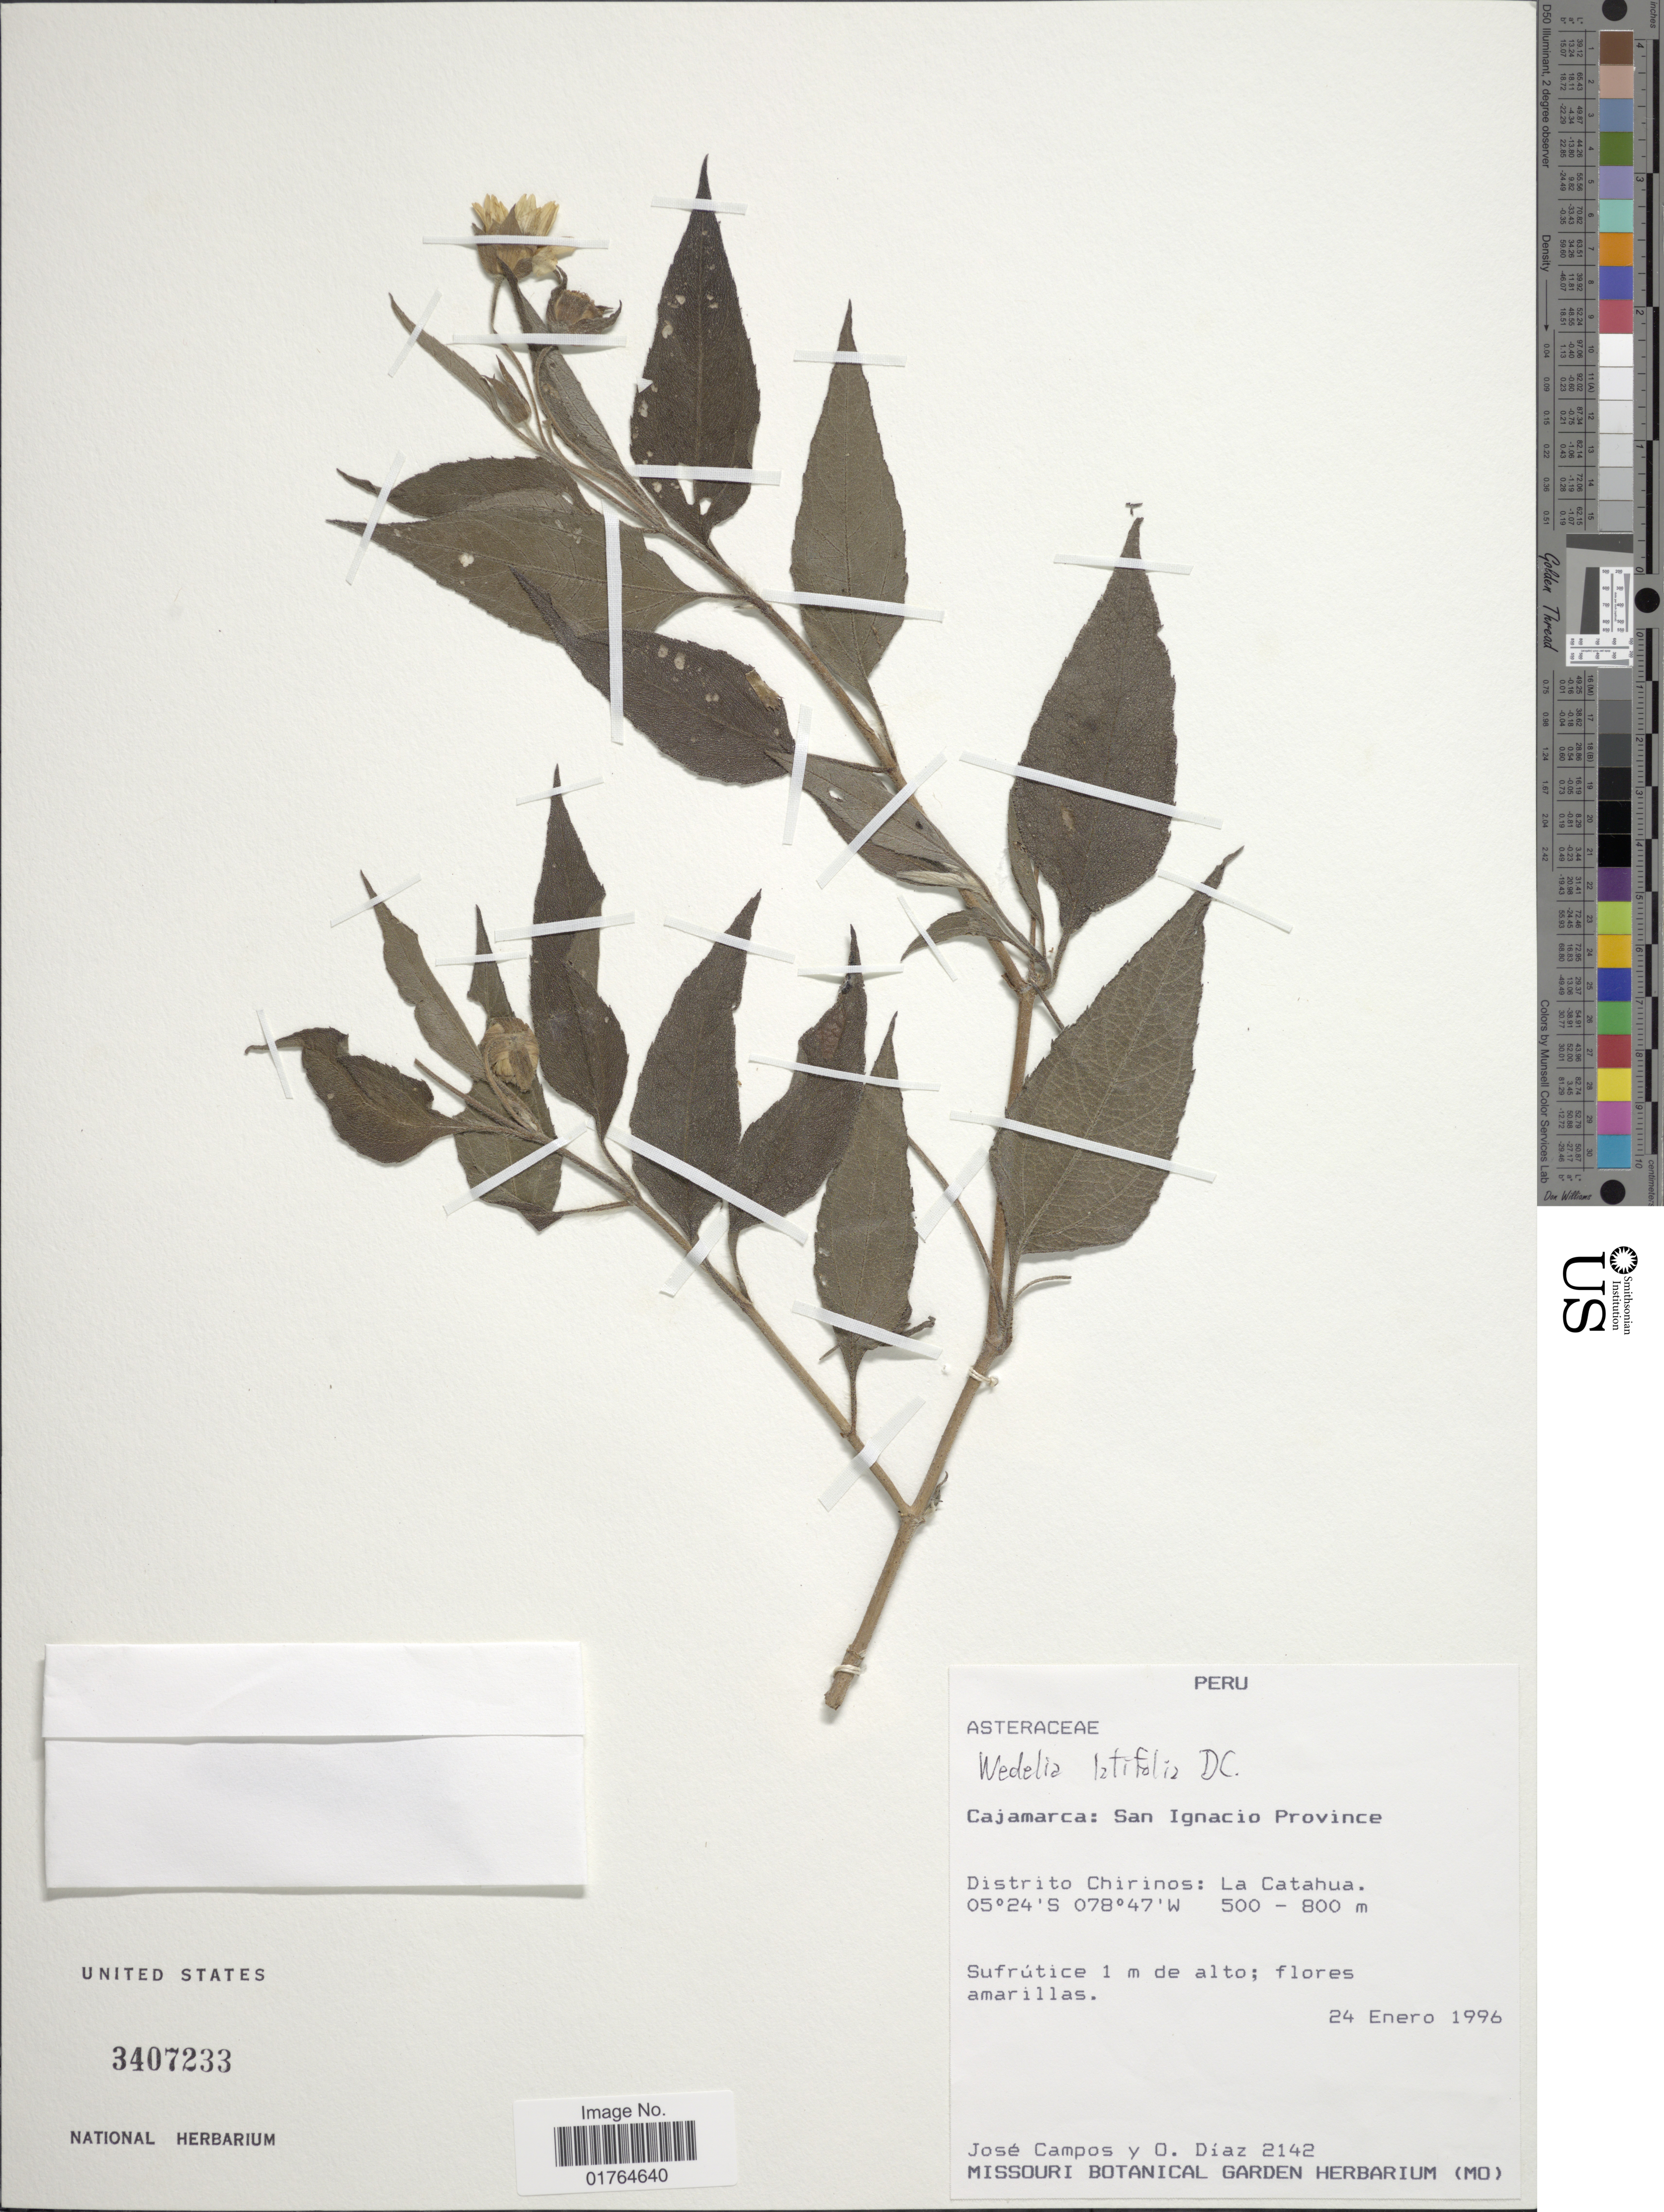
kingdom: Plantae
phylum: Tracheophyta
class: Magnoliopsida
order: Asterales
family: Asteraceae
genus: Wedelia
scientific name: Wedelia latifolia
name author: DC.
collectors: J. Campos & O. Diaz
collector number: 2142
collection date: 1996-01-24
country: Peru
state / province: Cajamarca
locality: San Ignacio Province, Distrito Chirinos, La Catahua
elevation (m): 500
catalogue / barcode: US 3407233